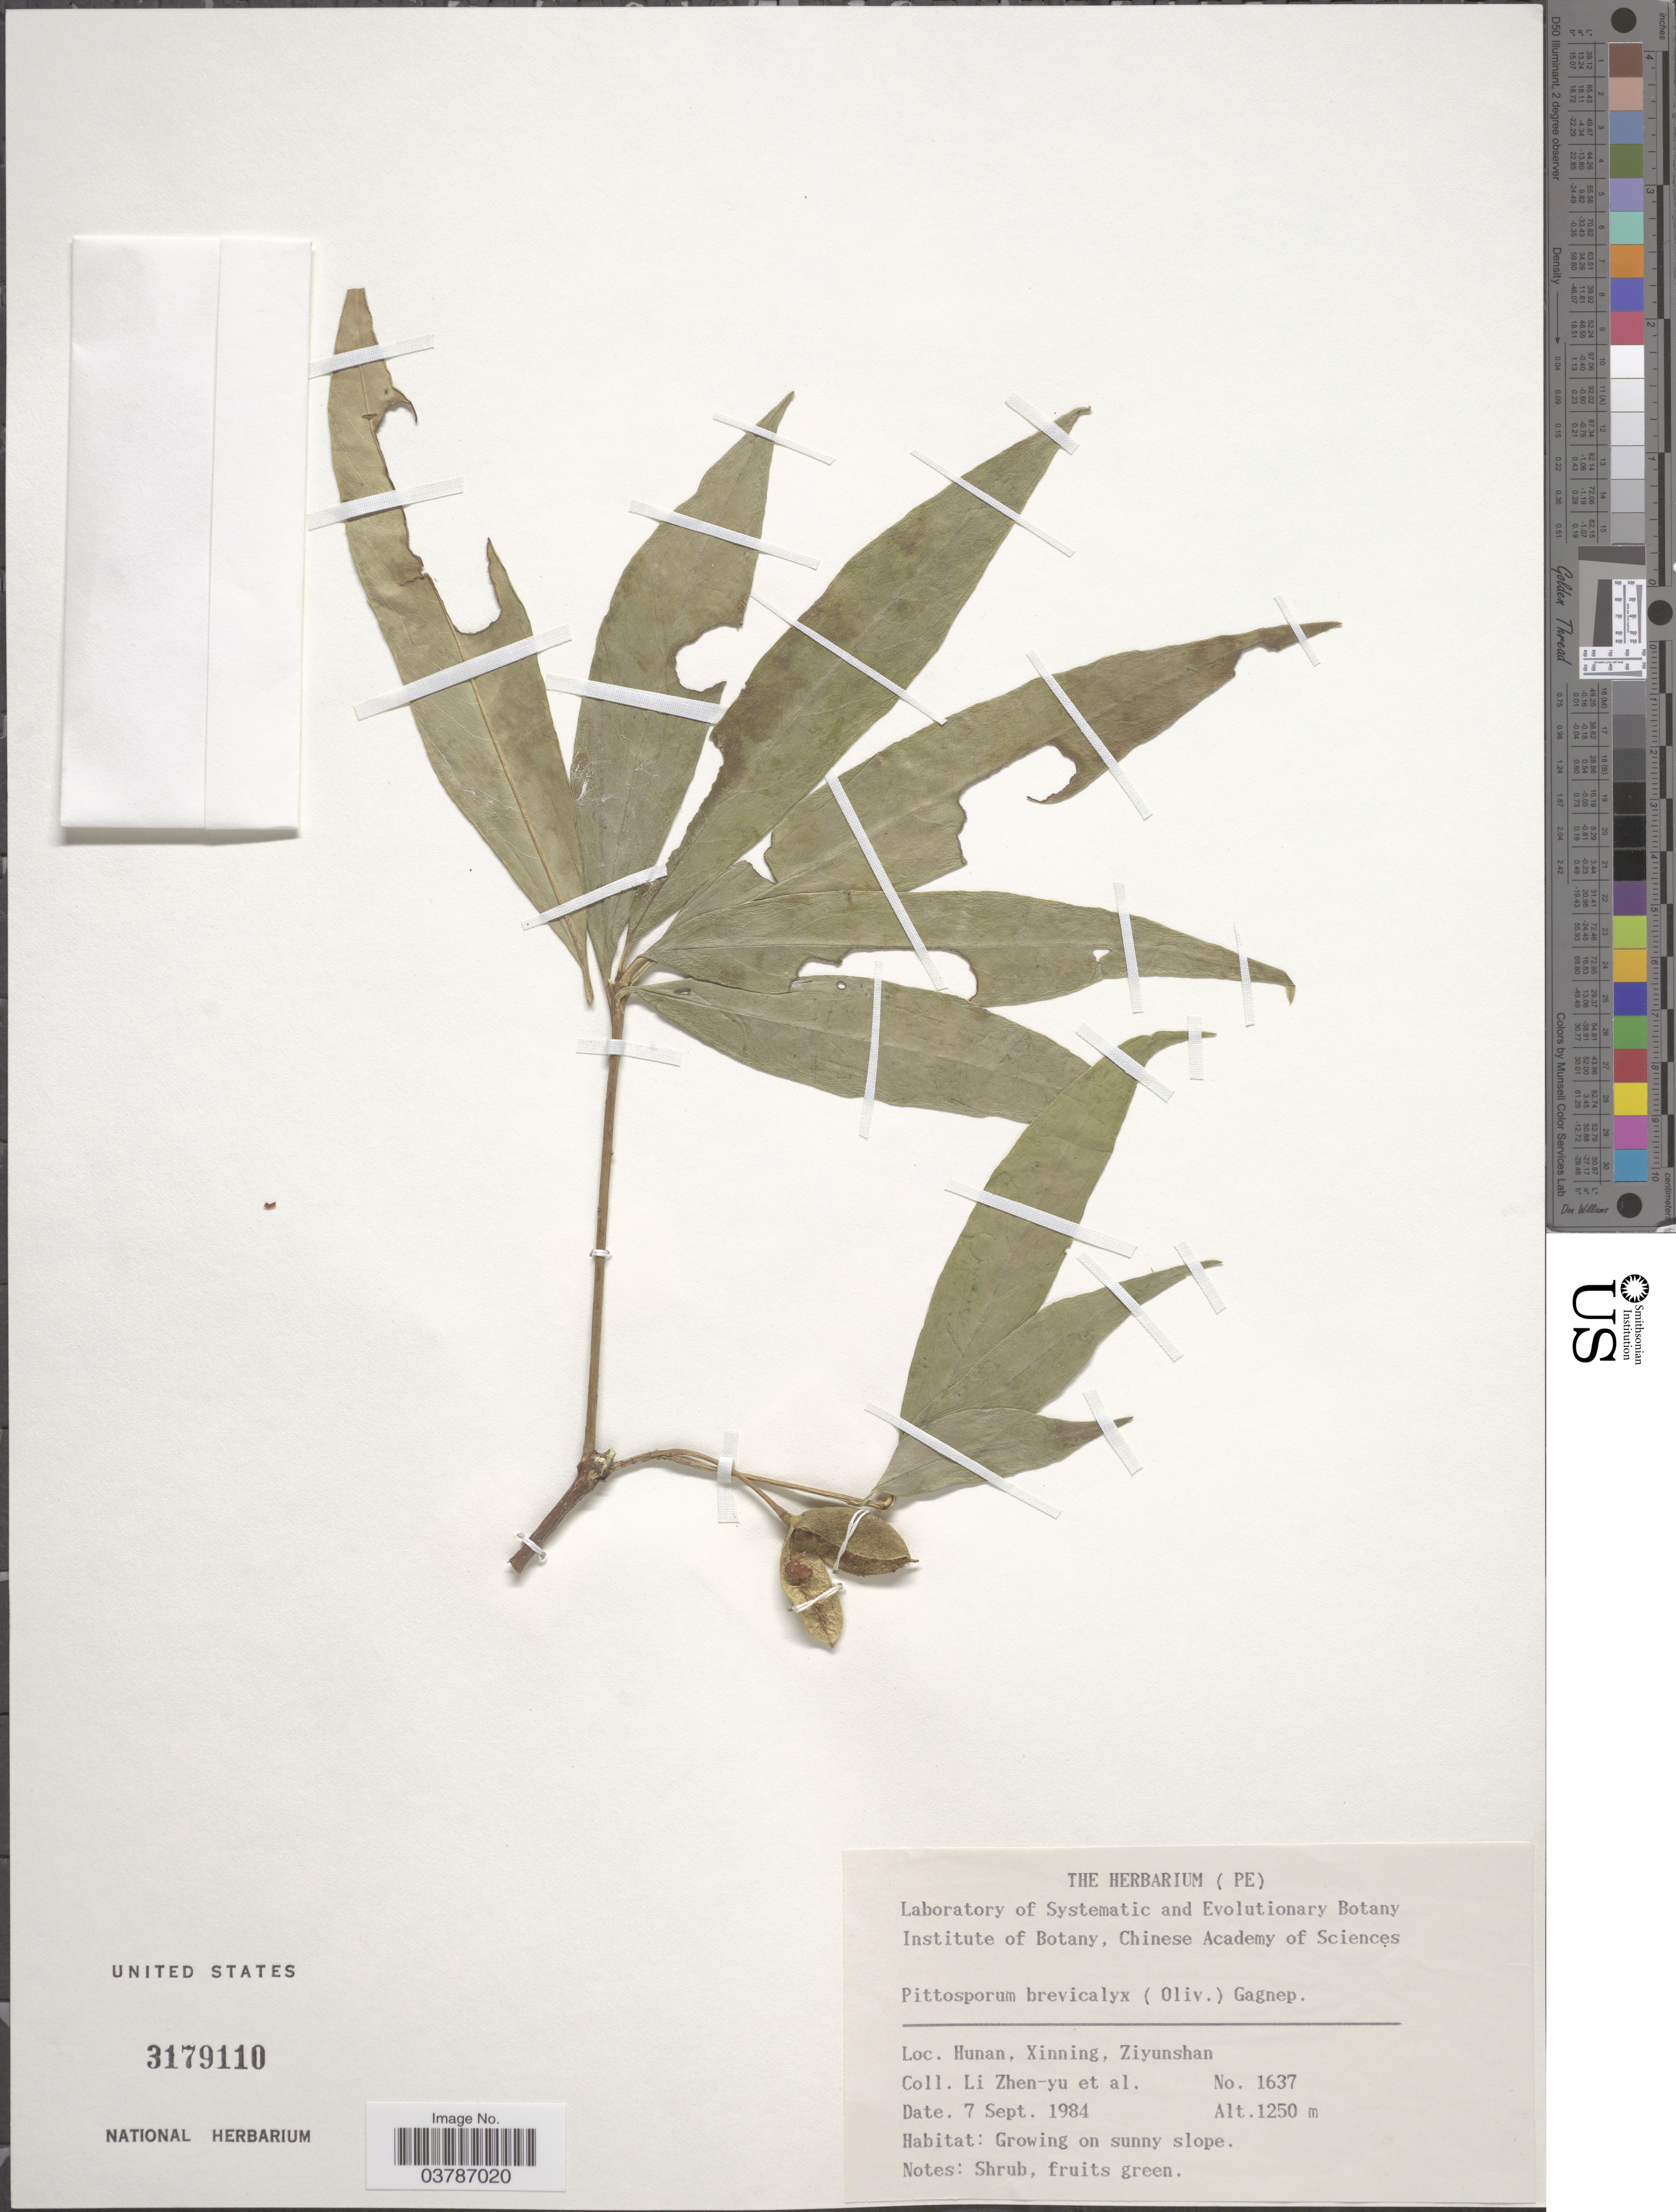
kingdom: Plantae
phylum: Tracheophyta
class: Magnoliopsida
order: Apiales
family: Pittosporaceae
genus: Pittosporum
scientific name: Pittosporum brevicalyx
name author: (Oliv.) Gagnep.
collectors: Z. Y. Li & et al.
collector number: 1637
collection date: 1984-09-07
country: China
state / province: Hunan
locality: Xinning, Ziyunshan.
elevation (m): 1250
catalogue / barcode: US 3179110